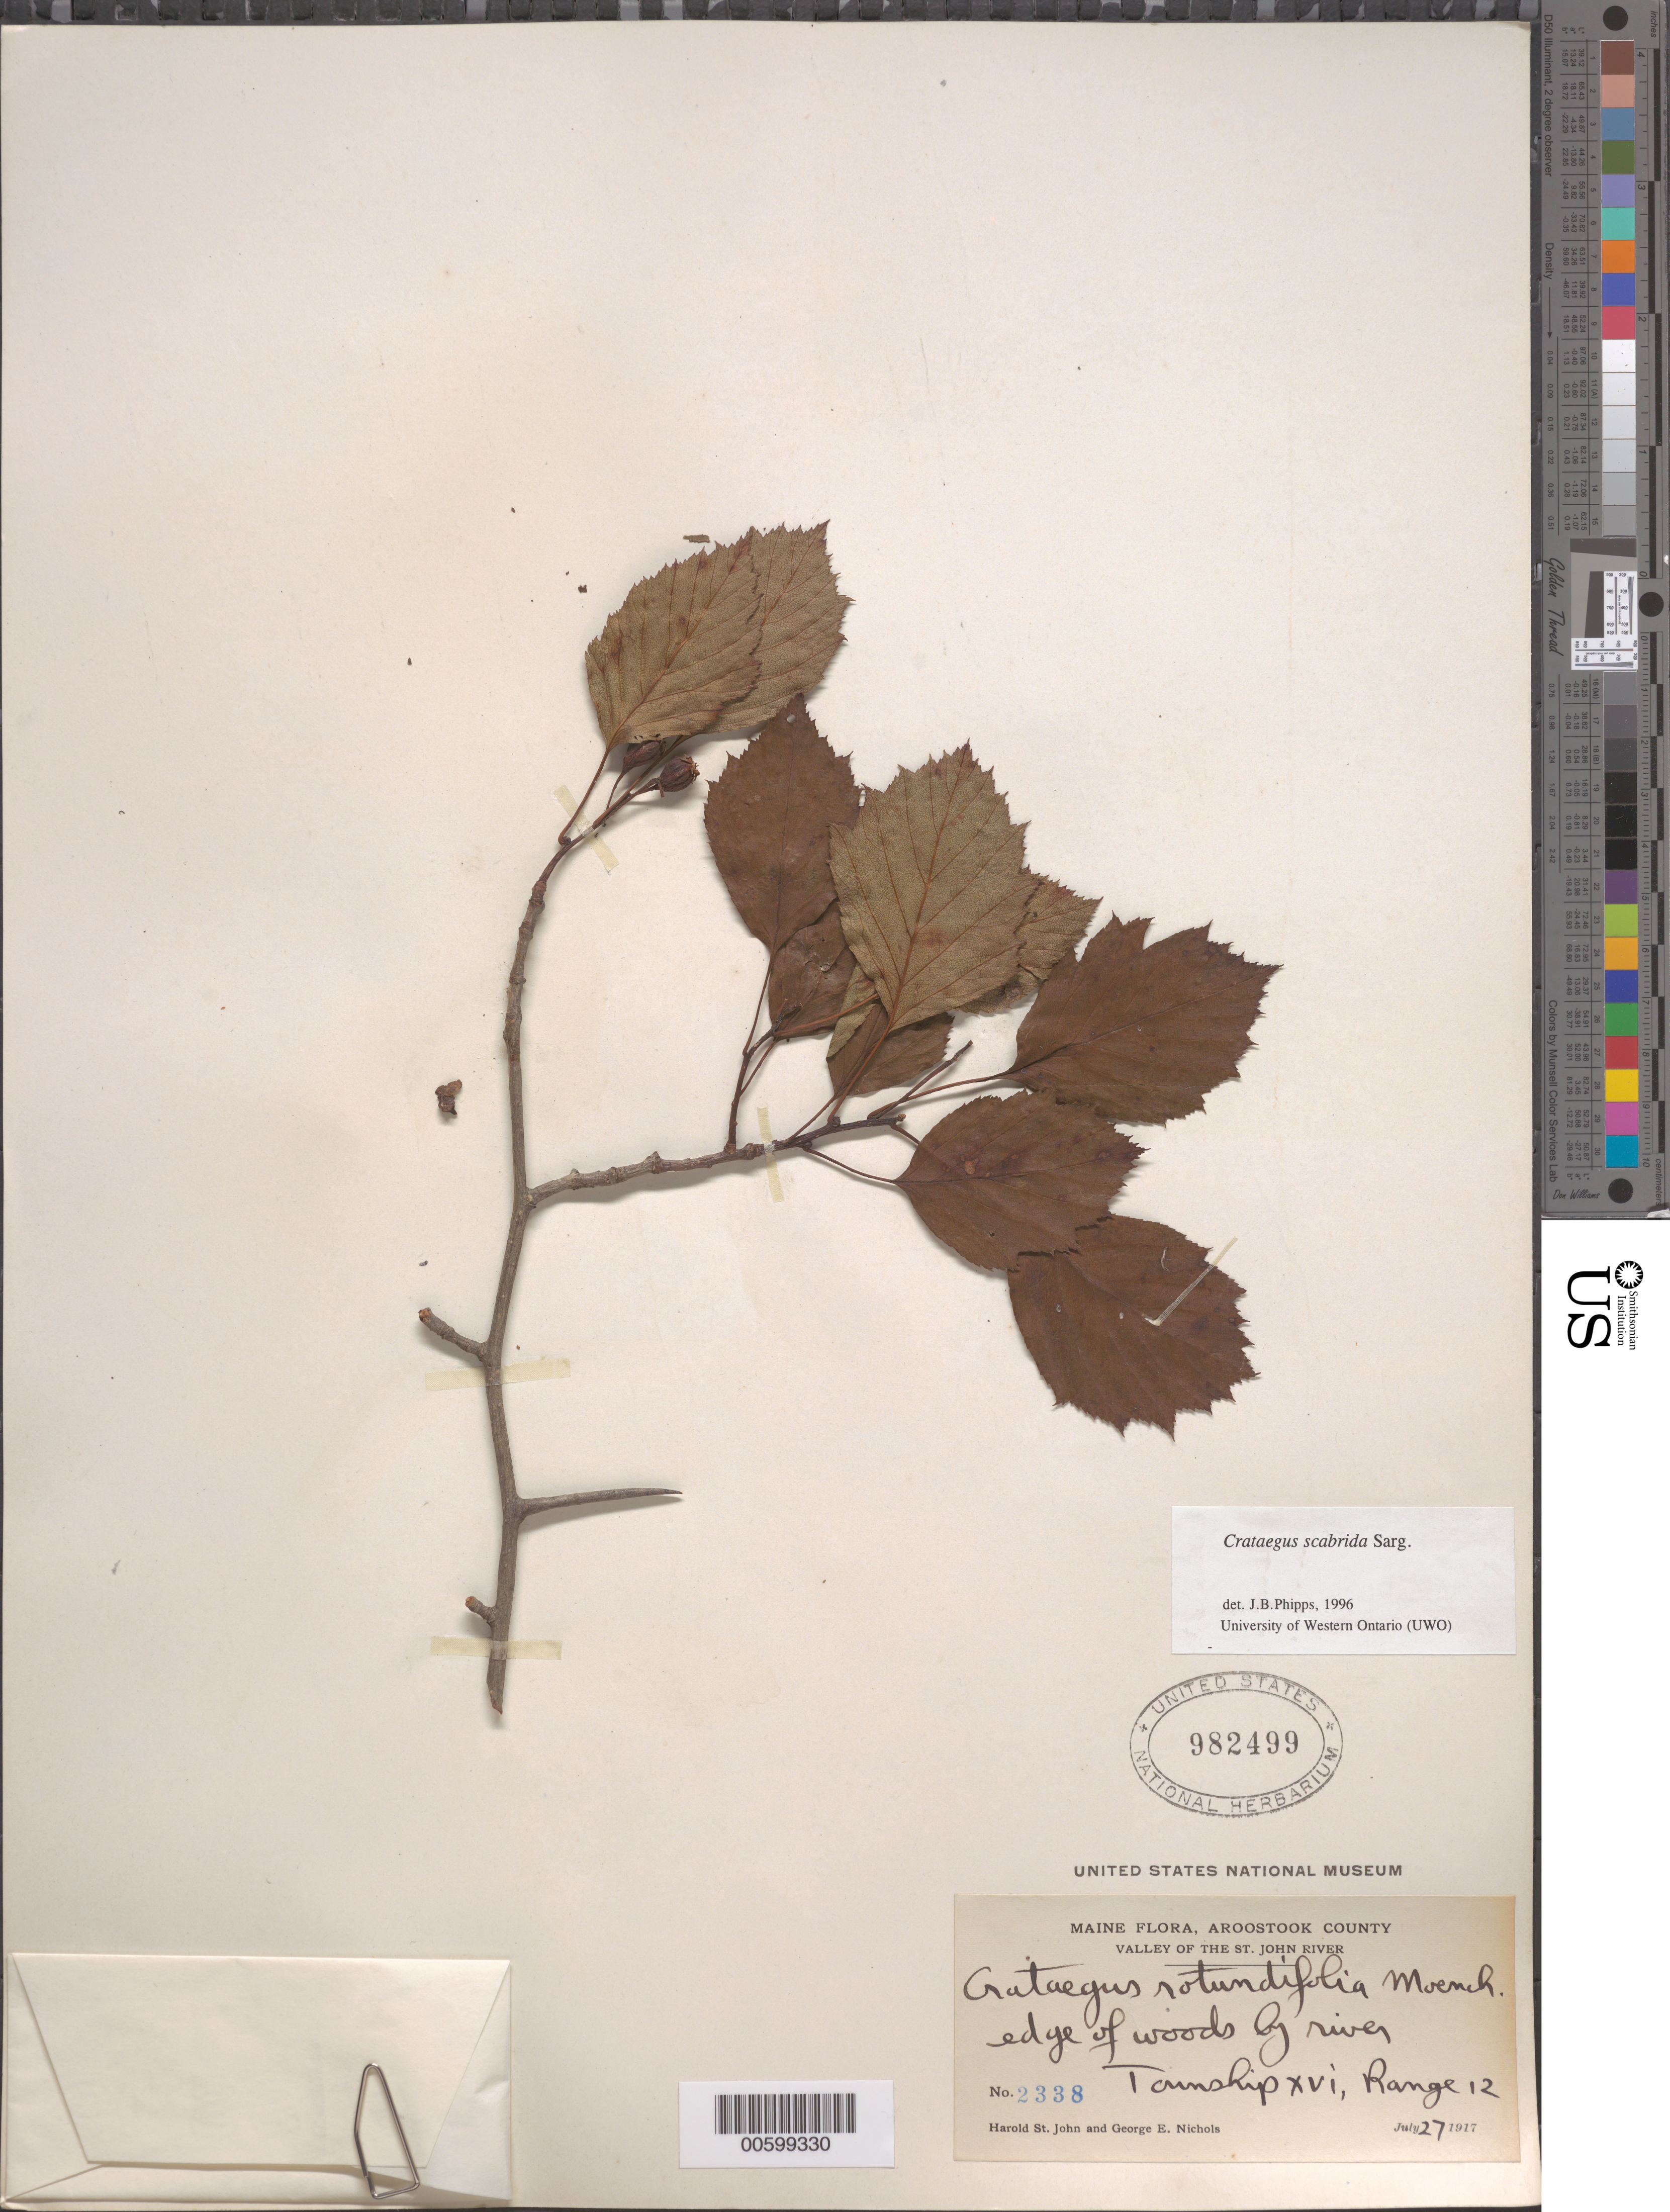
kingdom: Plantae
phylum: Tracheophyta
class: Magnoliopsida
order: Rosales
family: Rosaceae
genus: Crataegus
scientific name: Crataegus scabrida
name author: Sarg.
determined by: Phipps, James B., (UWO), University of Western Ontario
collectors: H. St. John & G. E. Nichols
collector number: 2338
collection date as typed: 27 Jul 1917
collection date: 1917-07-27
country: United States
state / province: Maine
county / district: Aroostook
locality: Township XVI, Range 12, Valley of the St. John River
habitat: Edge of woods by river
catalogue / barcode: US 982499